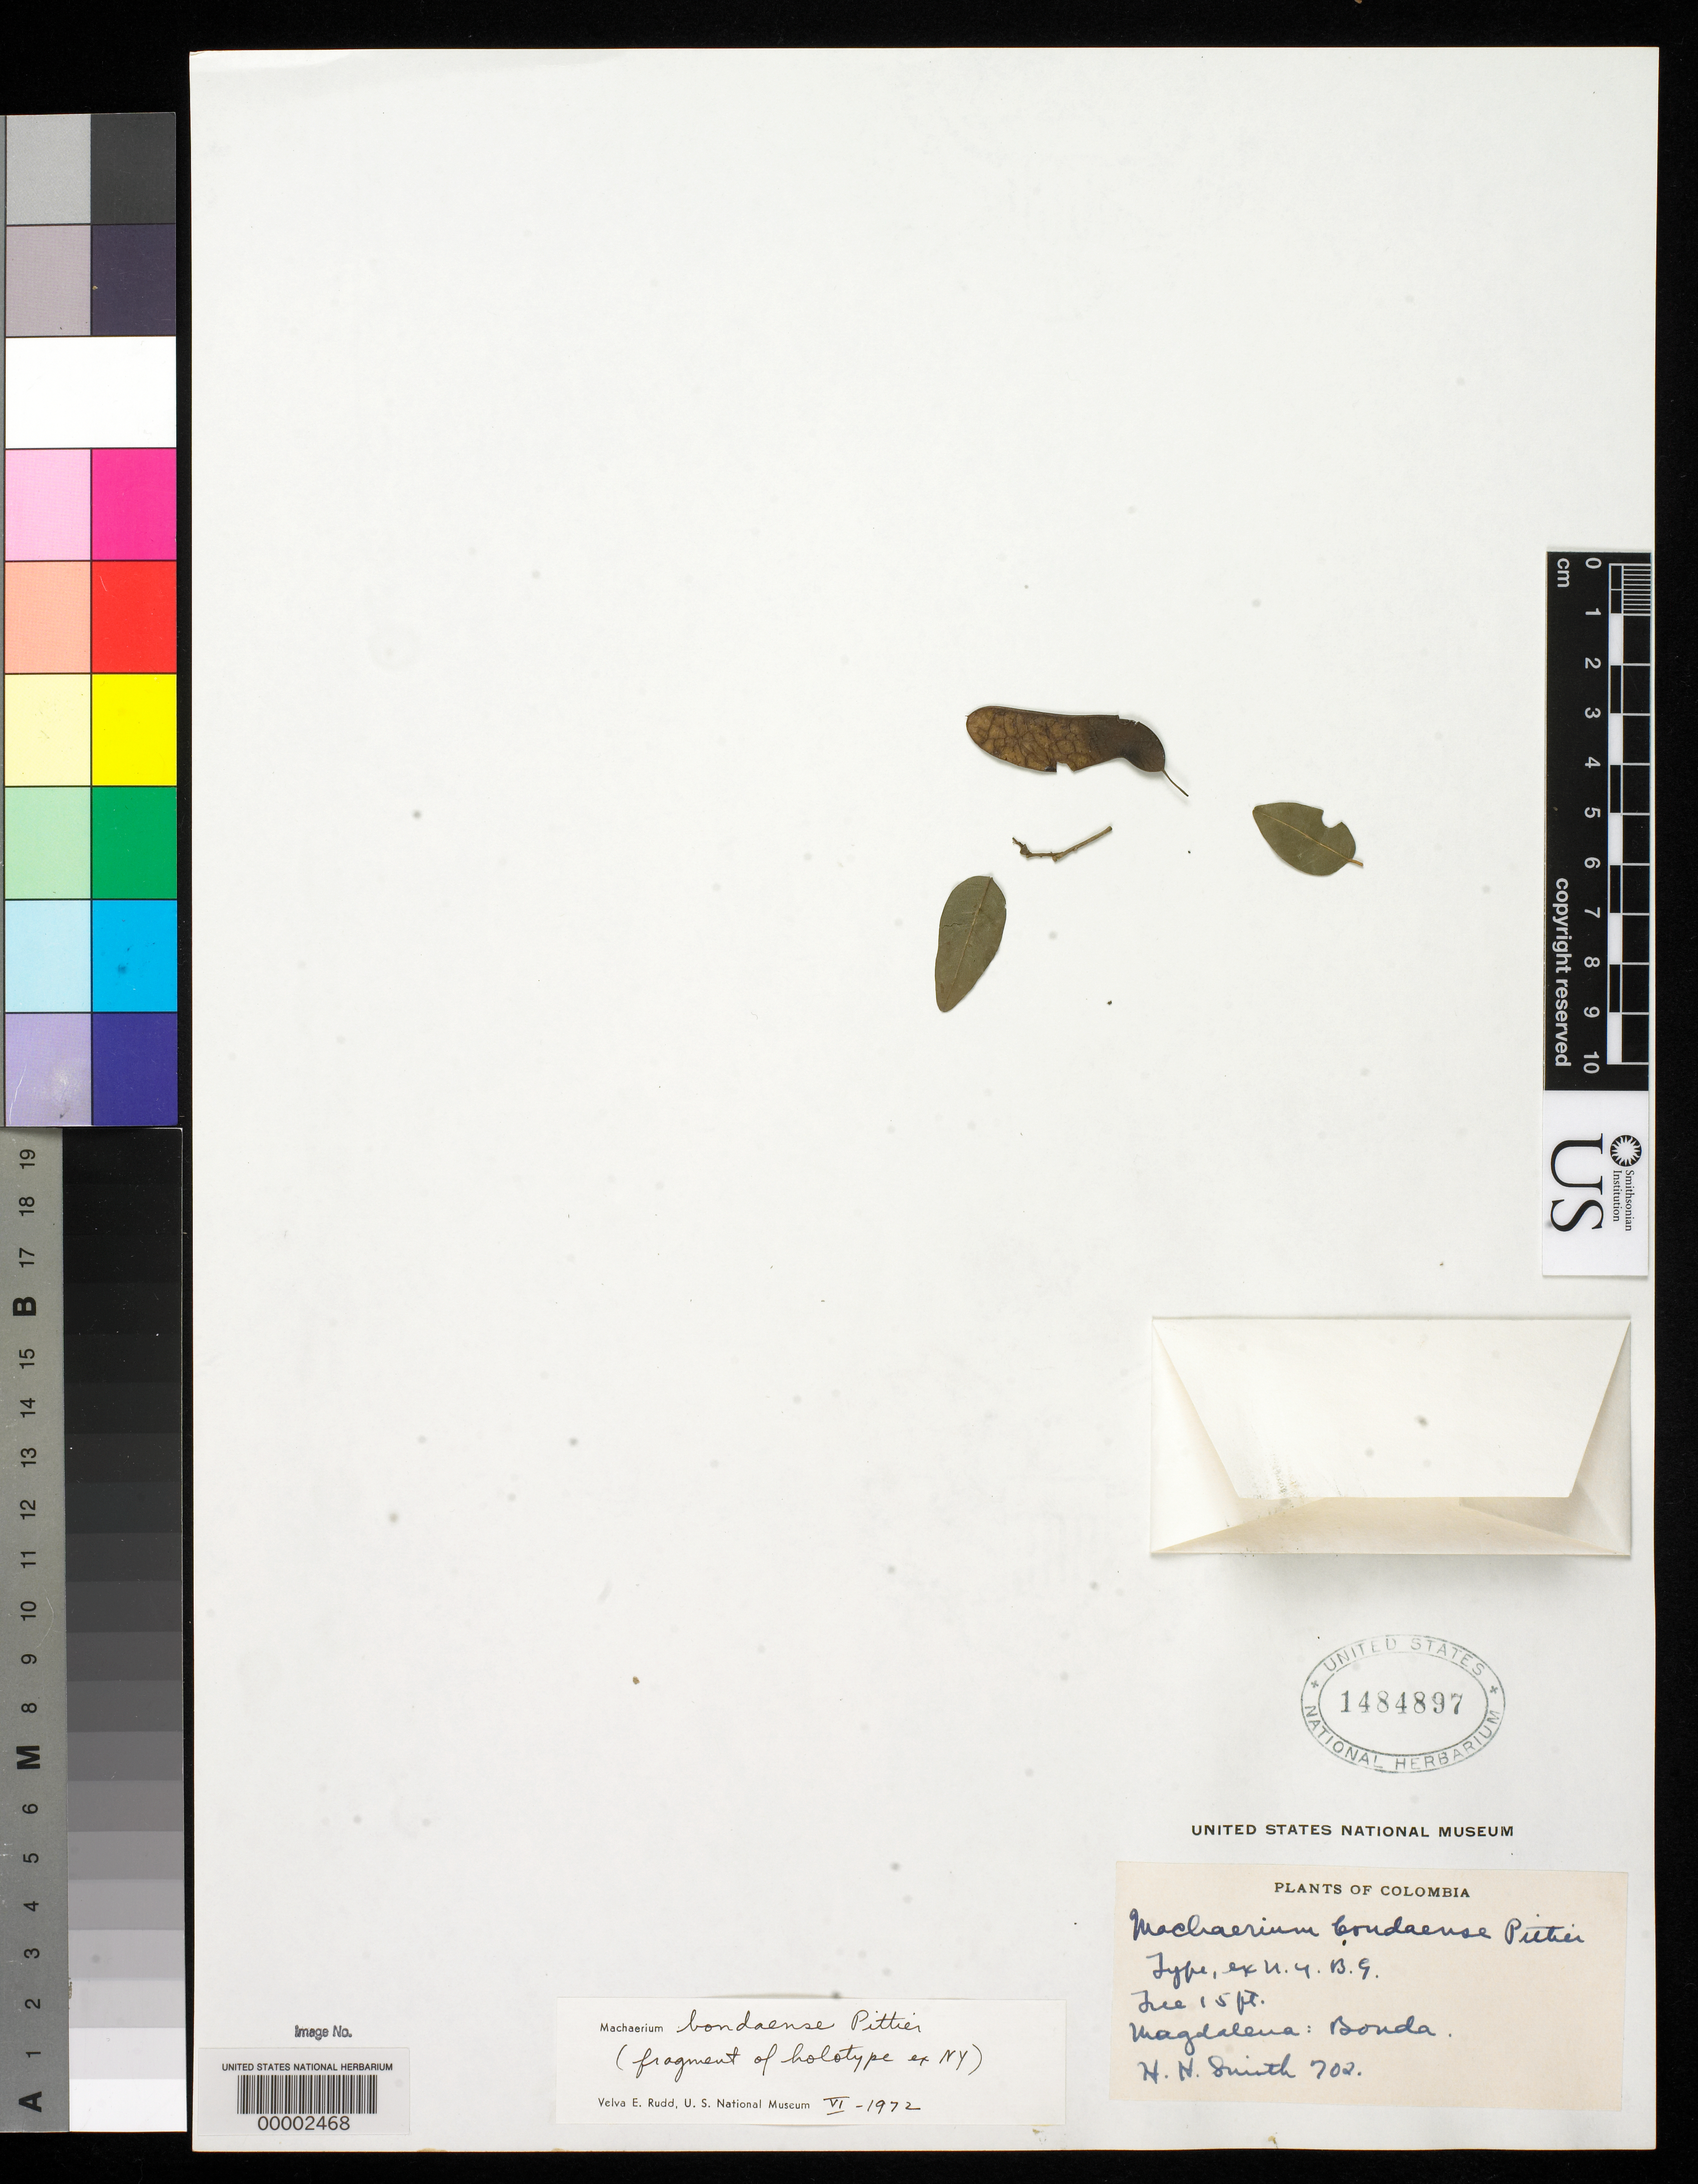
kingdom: Plantae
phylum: Tracheophyta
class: Magnoliopsida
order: Fabales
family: Fabaceae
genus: Machaerium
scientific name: Machaerium bondaense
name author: Pittier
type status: Isotype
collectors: Herbert H. Smith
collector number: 702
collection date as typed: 01 Nov 1898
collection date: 1898-11-01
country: Colombia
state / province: Magdalena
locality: Bonda.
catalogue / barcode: US 1484897